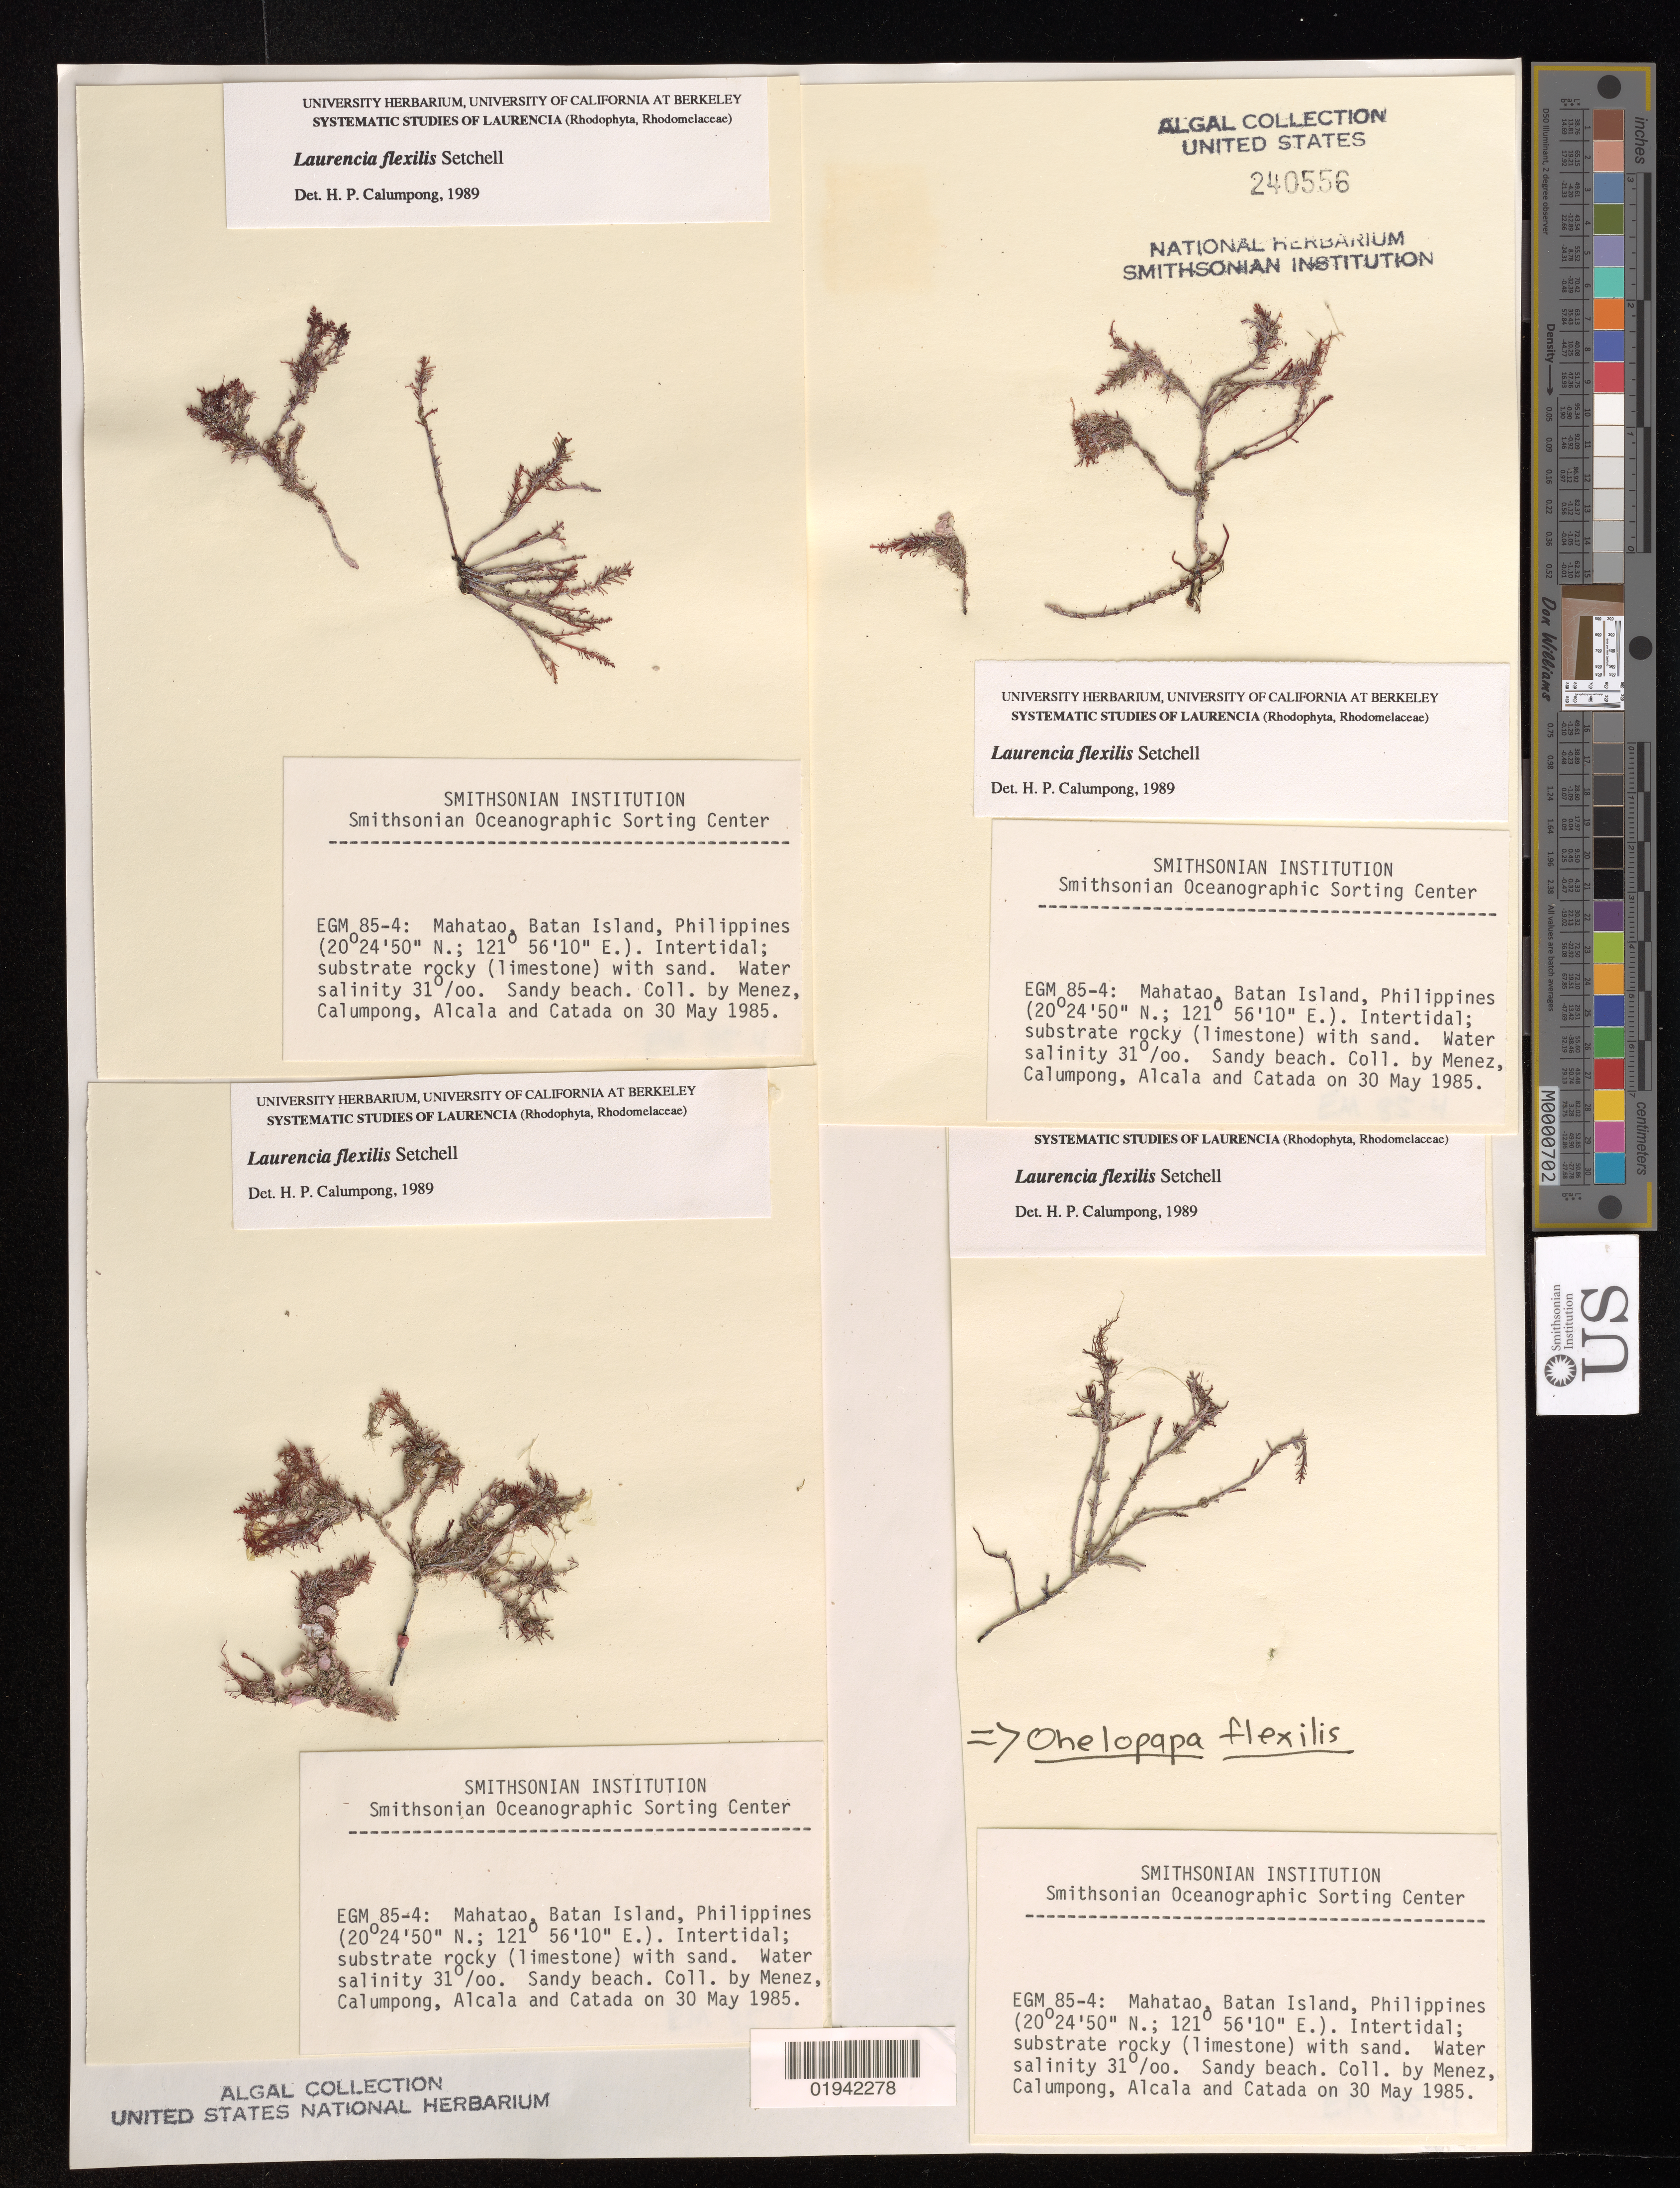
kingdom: Plantae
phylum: Rhodophyta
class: Florideophyceae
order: Ceramiales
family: Rhodomelaceae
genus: Ohelopapa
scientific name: Ohelopapa flexilis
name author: (Setchell) F. Rousseau et al.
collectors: Menez, Calumpong, Alcala & Catada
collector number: EGM 85-4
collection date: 1985-05-30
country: Philippines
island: Batan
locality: Mahatao, Batan Island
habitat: Intertidal; substrate rocky (limestone) with sand. Sandy beach.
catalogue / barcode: US 240556